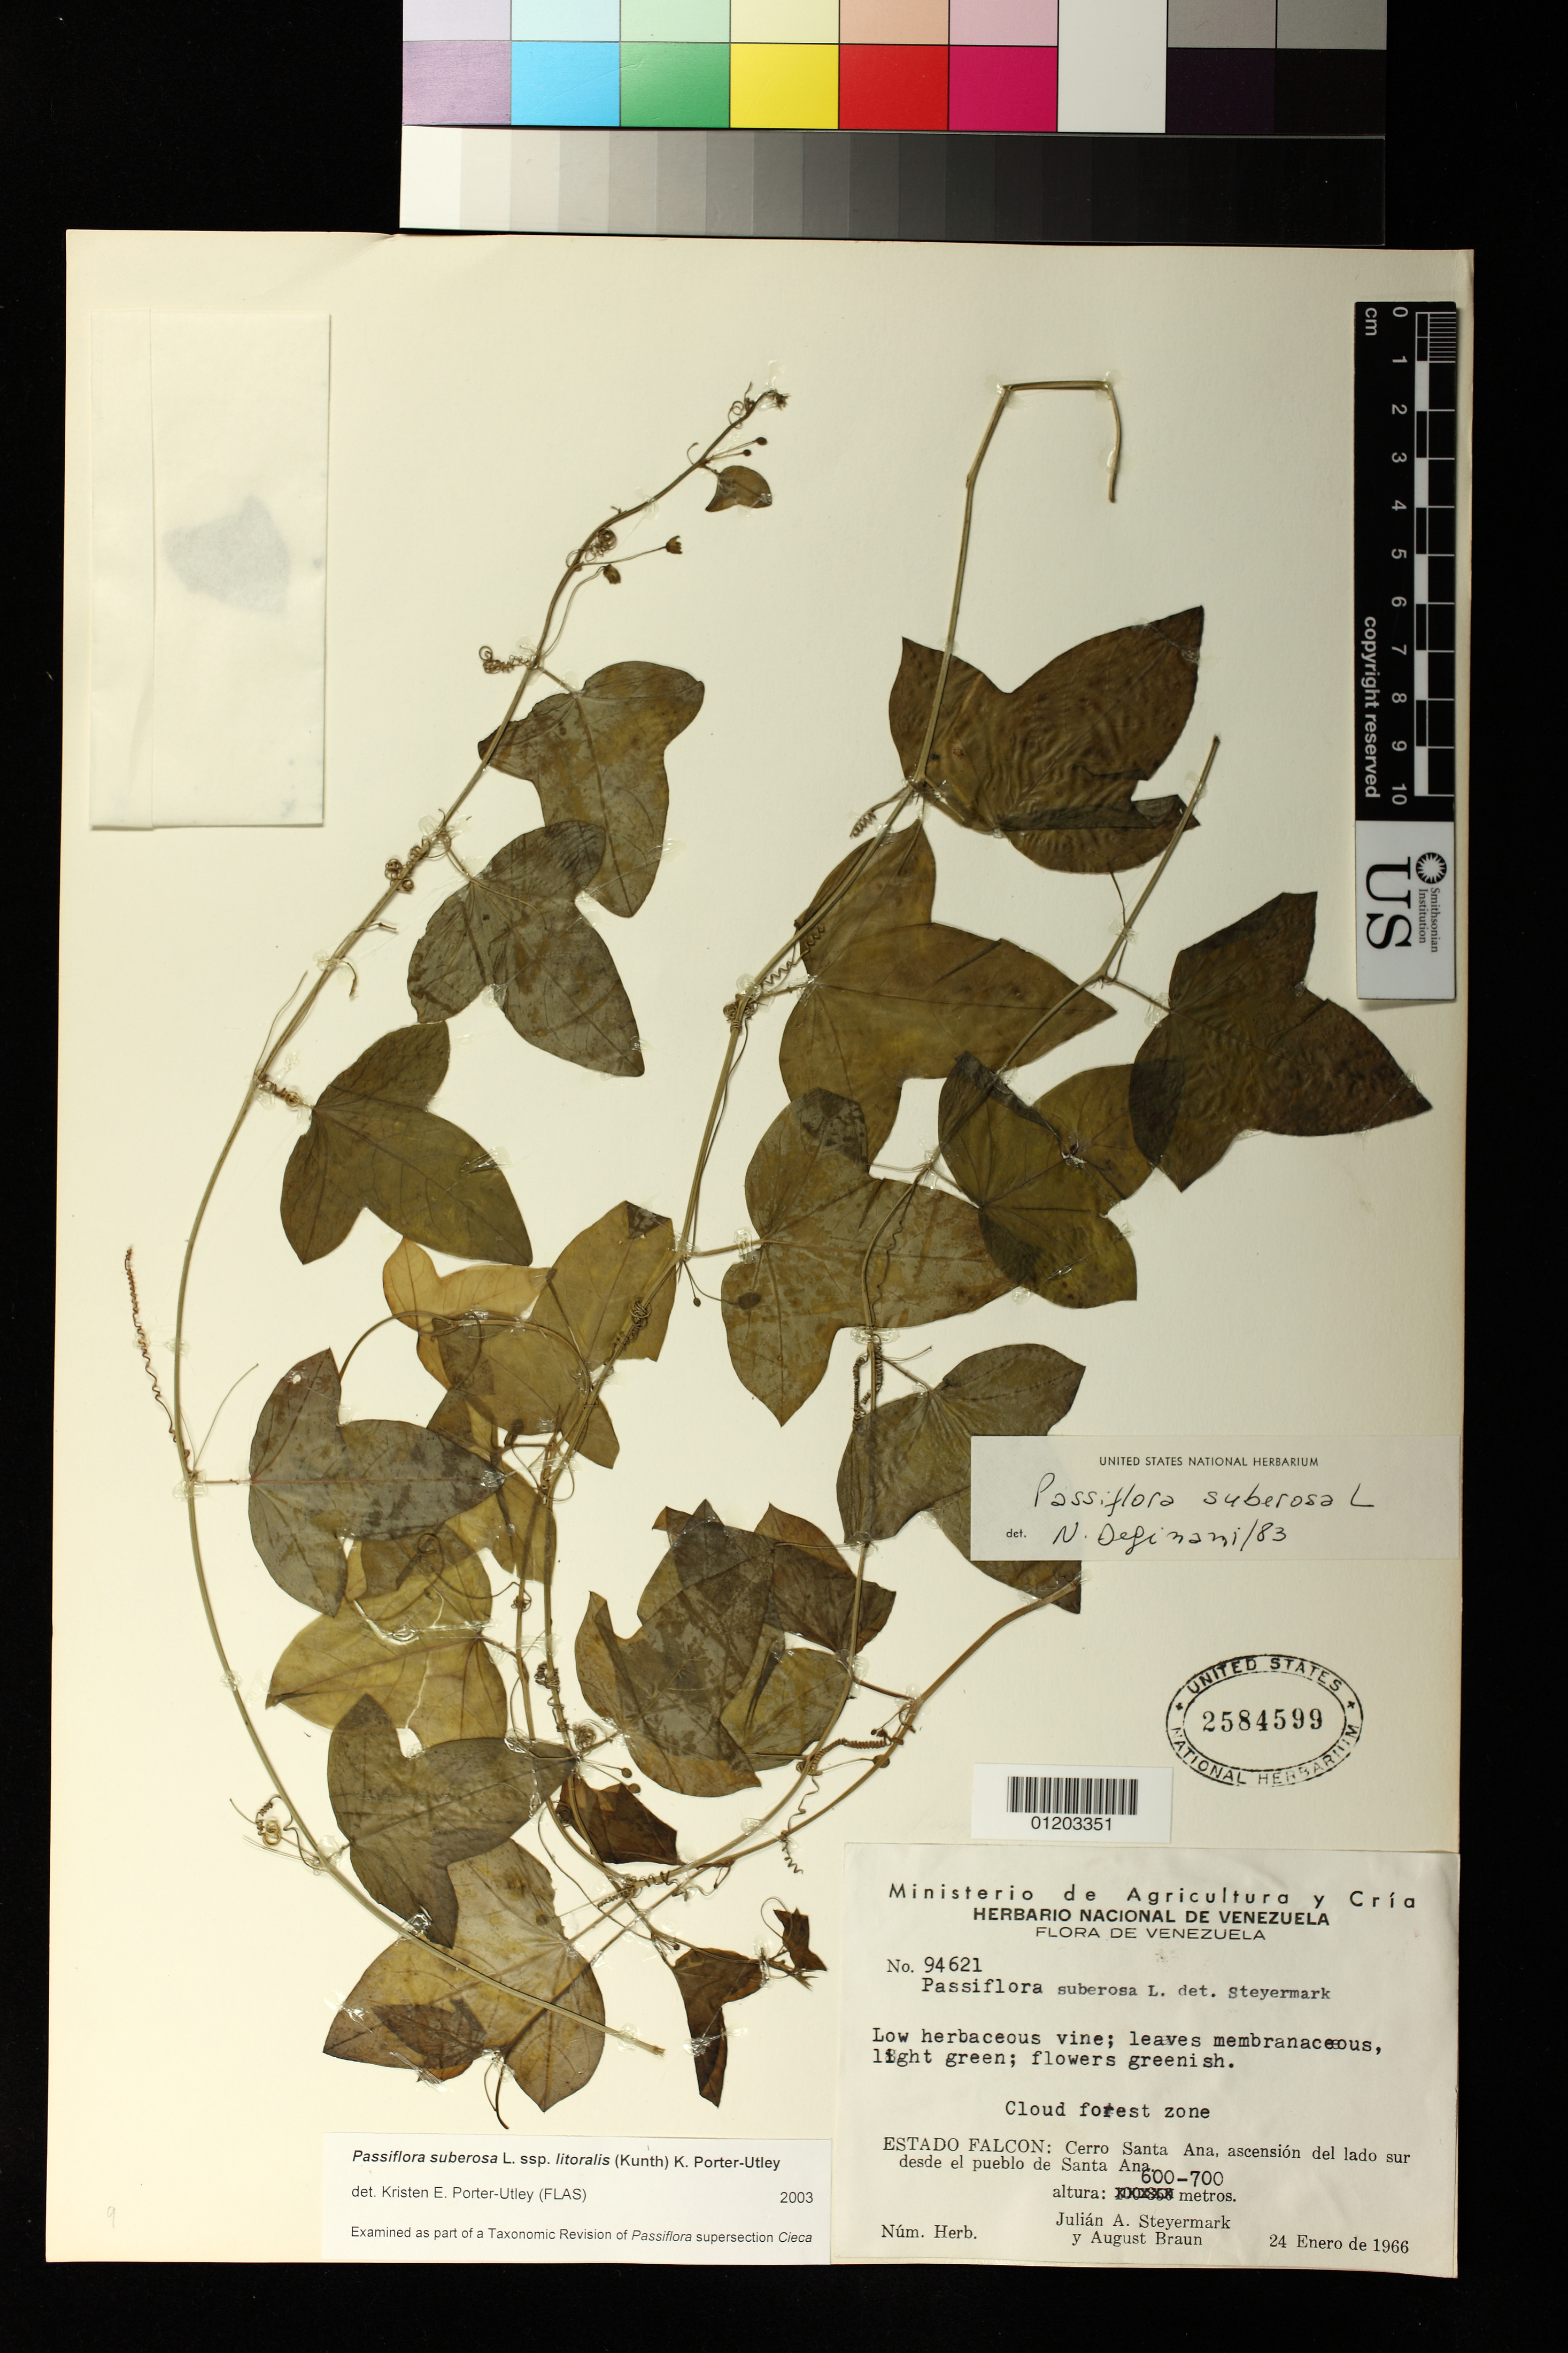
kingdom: Plantae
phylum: Tracheophyta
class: Magnoliopsida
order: Malpighiales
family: Passifloraceae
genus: Passiflora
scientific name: Passiflora suberosa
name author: L.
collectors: J. Steyermark & A. Braun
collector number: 94621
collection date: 1966-01-24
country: Venezuela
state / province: Falcón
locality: Cerro Santa Ana, ascensión del lado sur desde el pueblo de Santa Ana.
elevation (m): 600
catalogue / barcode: US 2584599